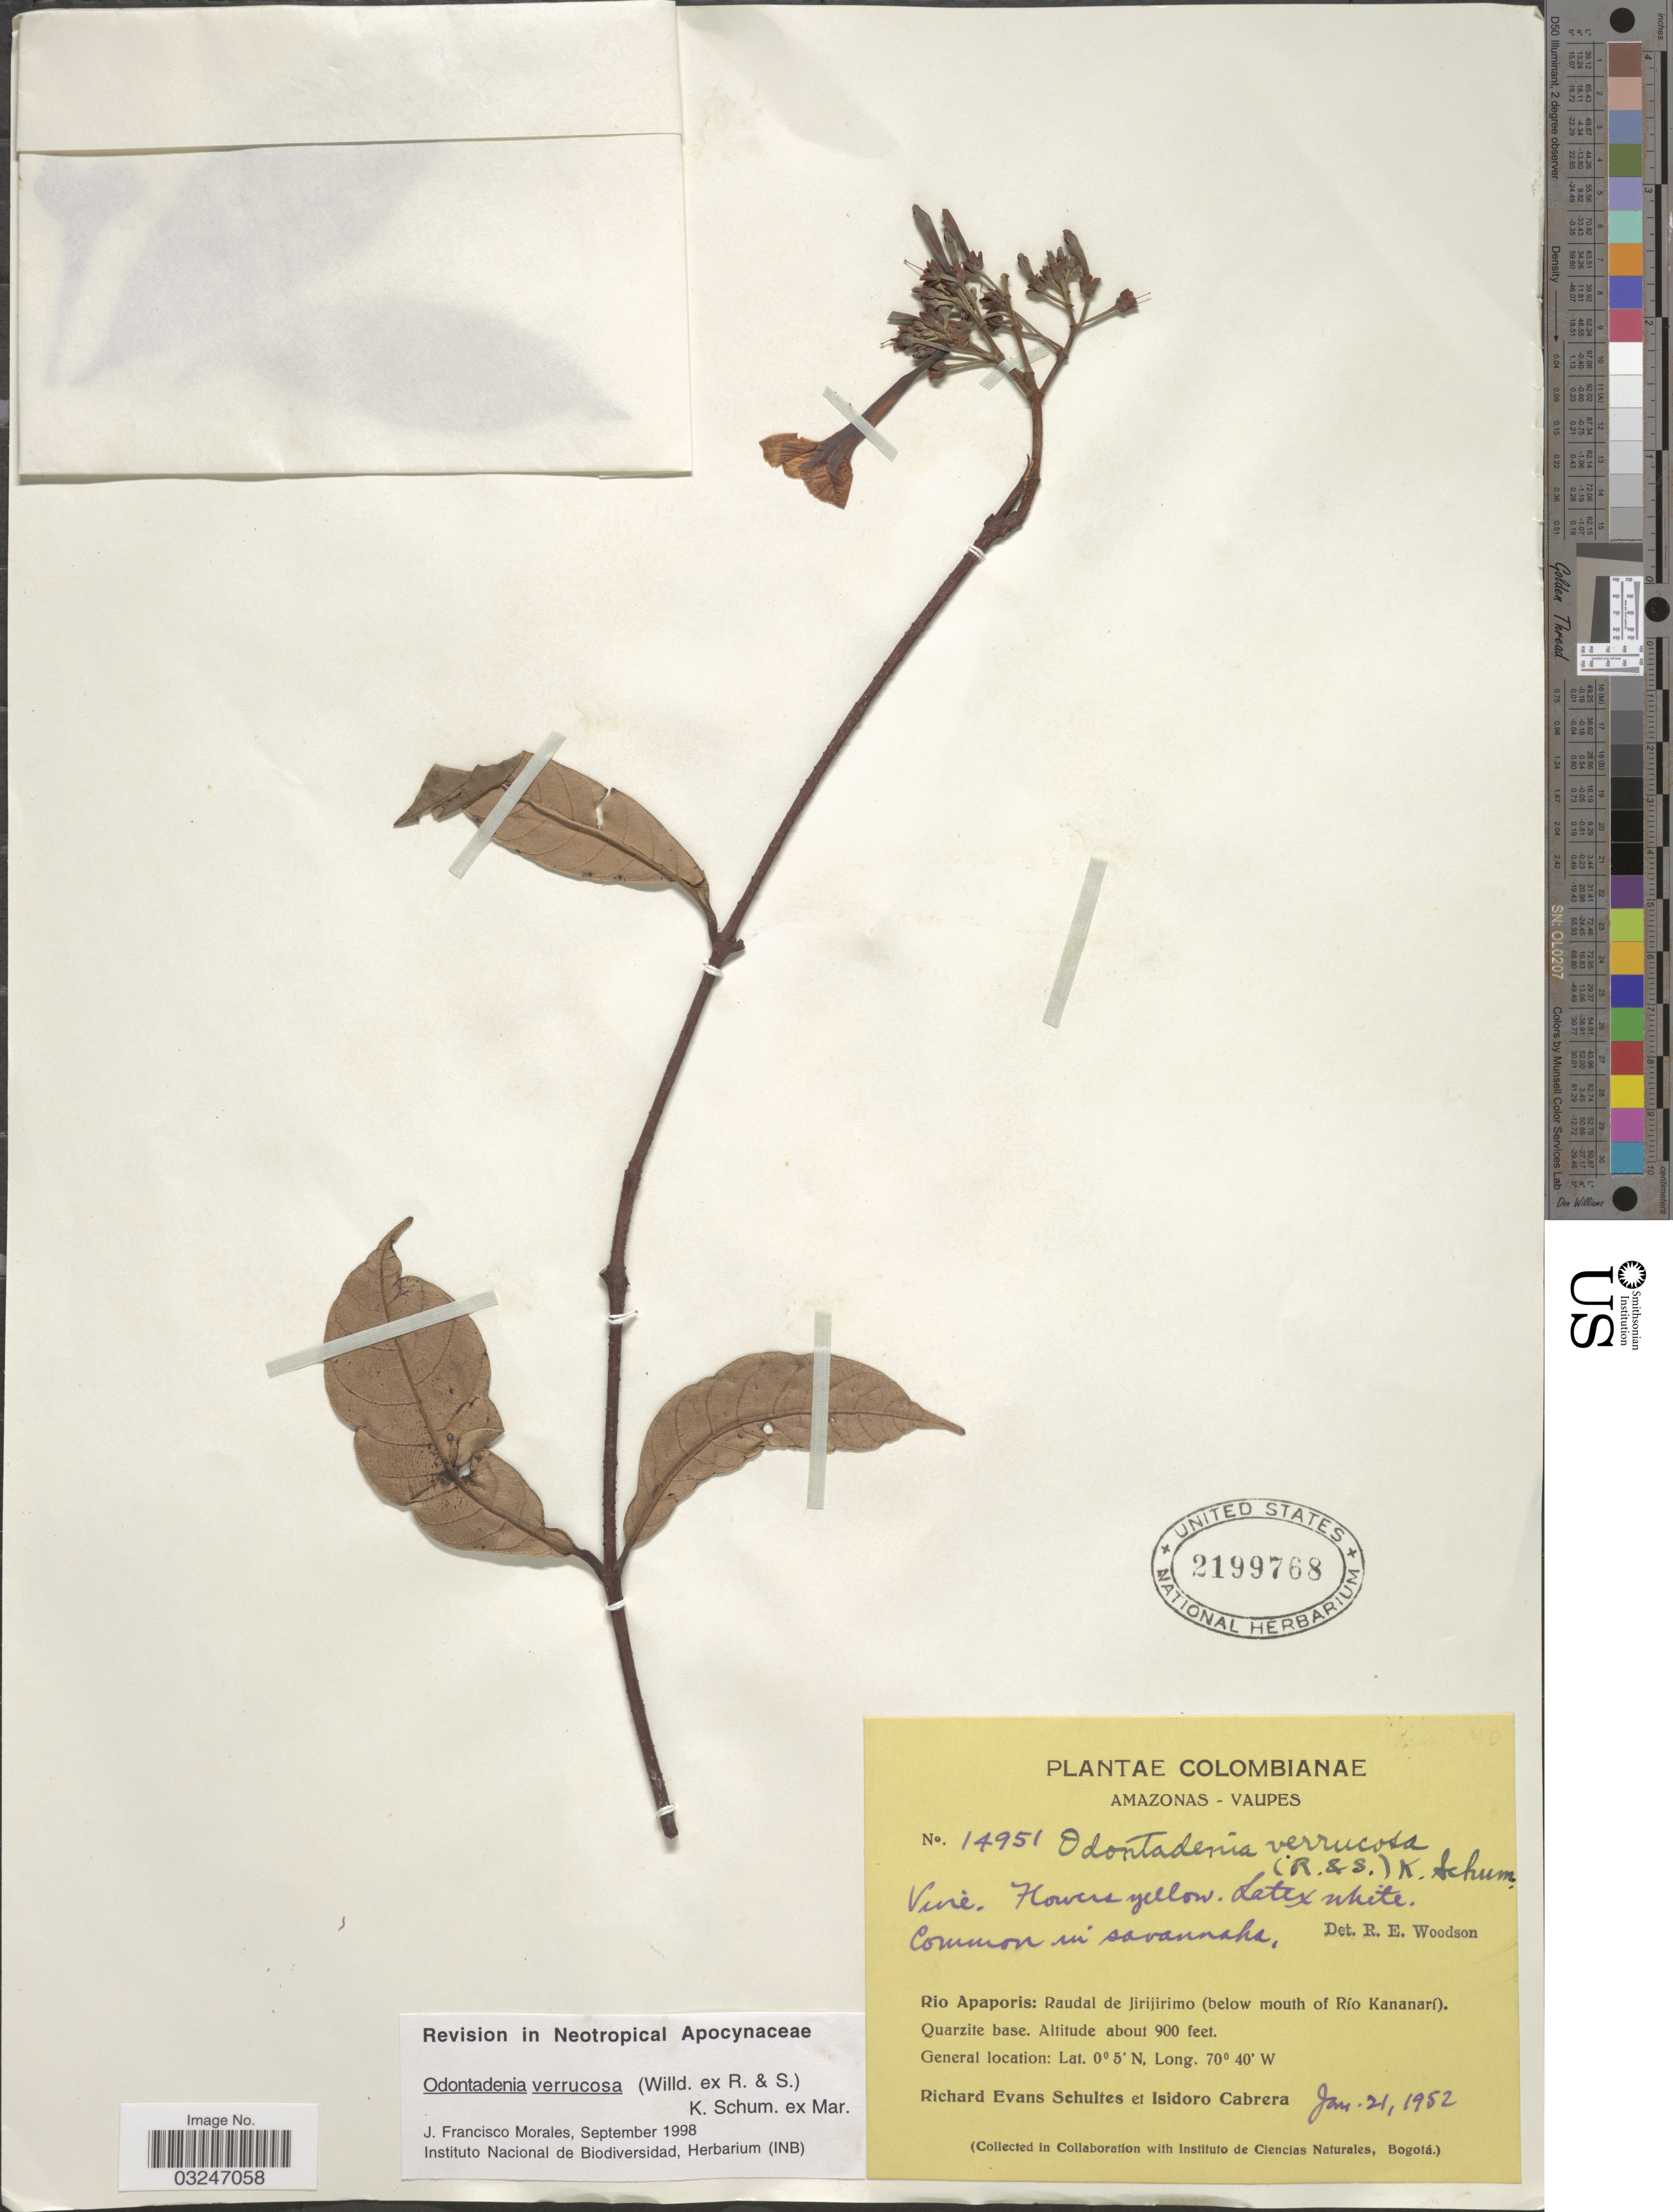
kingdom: Plantae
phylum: Tracheophyta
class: Magnoliopsida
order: Gentianales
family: Apocynaceae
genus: Odontadenia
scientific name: Odontadenia verrucosa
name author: (Willd. ex Roem. & Schult.) K. Schum. ex Markgr.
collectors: R. E. Schultes & I. Cabrera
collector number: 14951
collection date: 1952-01-21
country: Colombia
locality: Amazonas - Vaupes. Rio Apaporis: Raudal de Jirijirimo (below mouth of Rio Kananarí). Quarzite base.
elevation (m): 274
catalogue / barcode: US 2199768